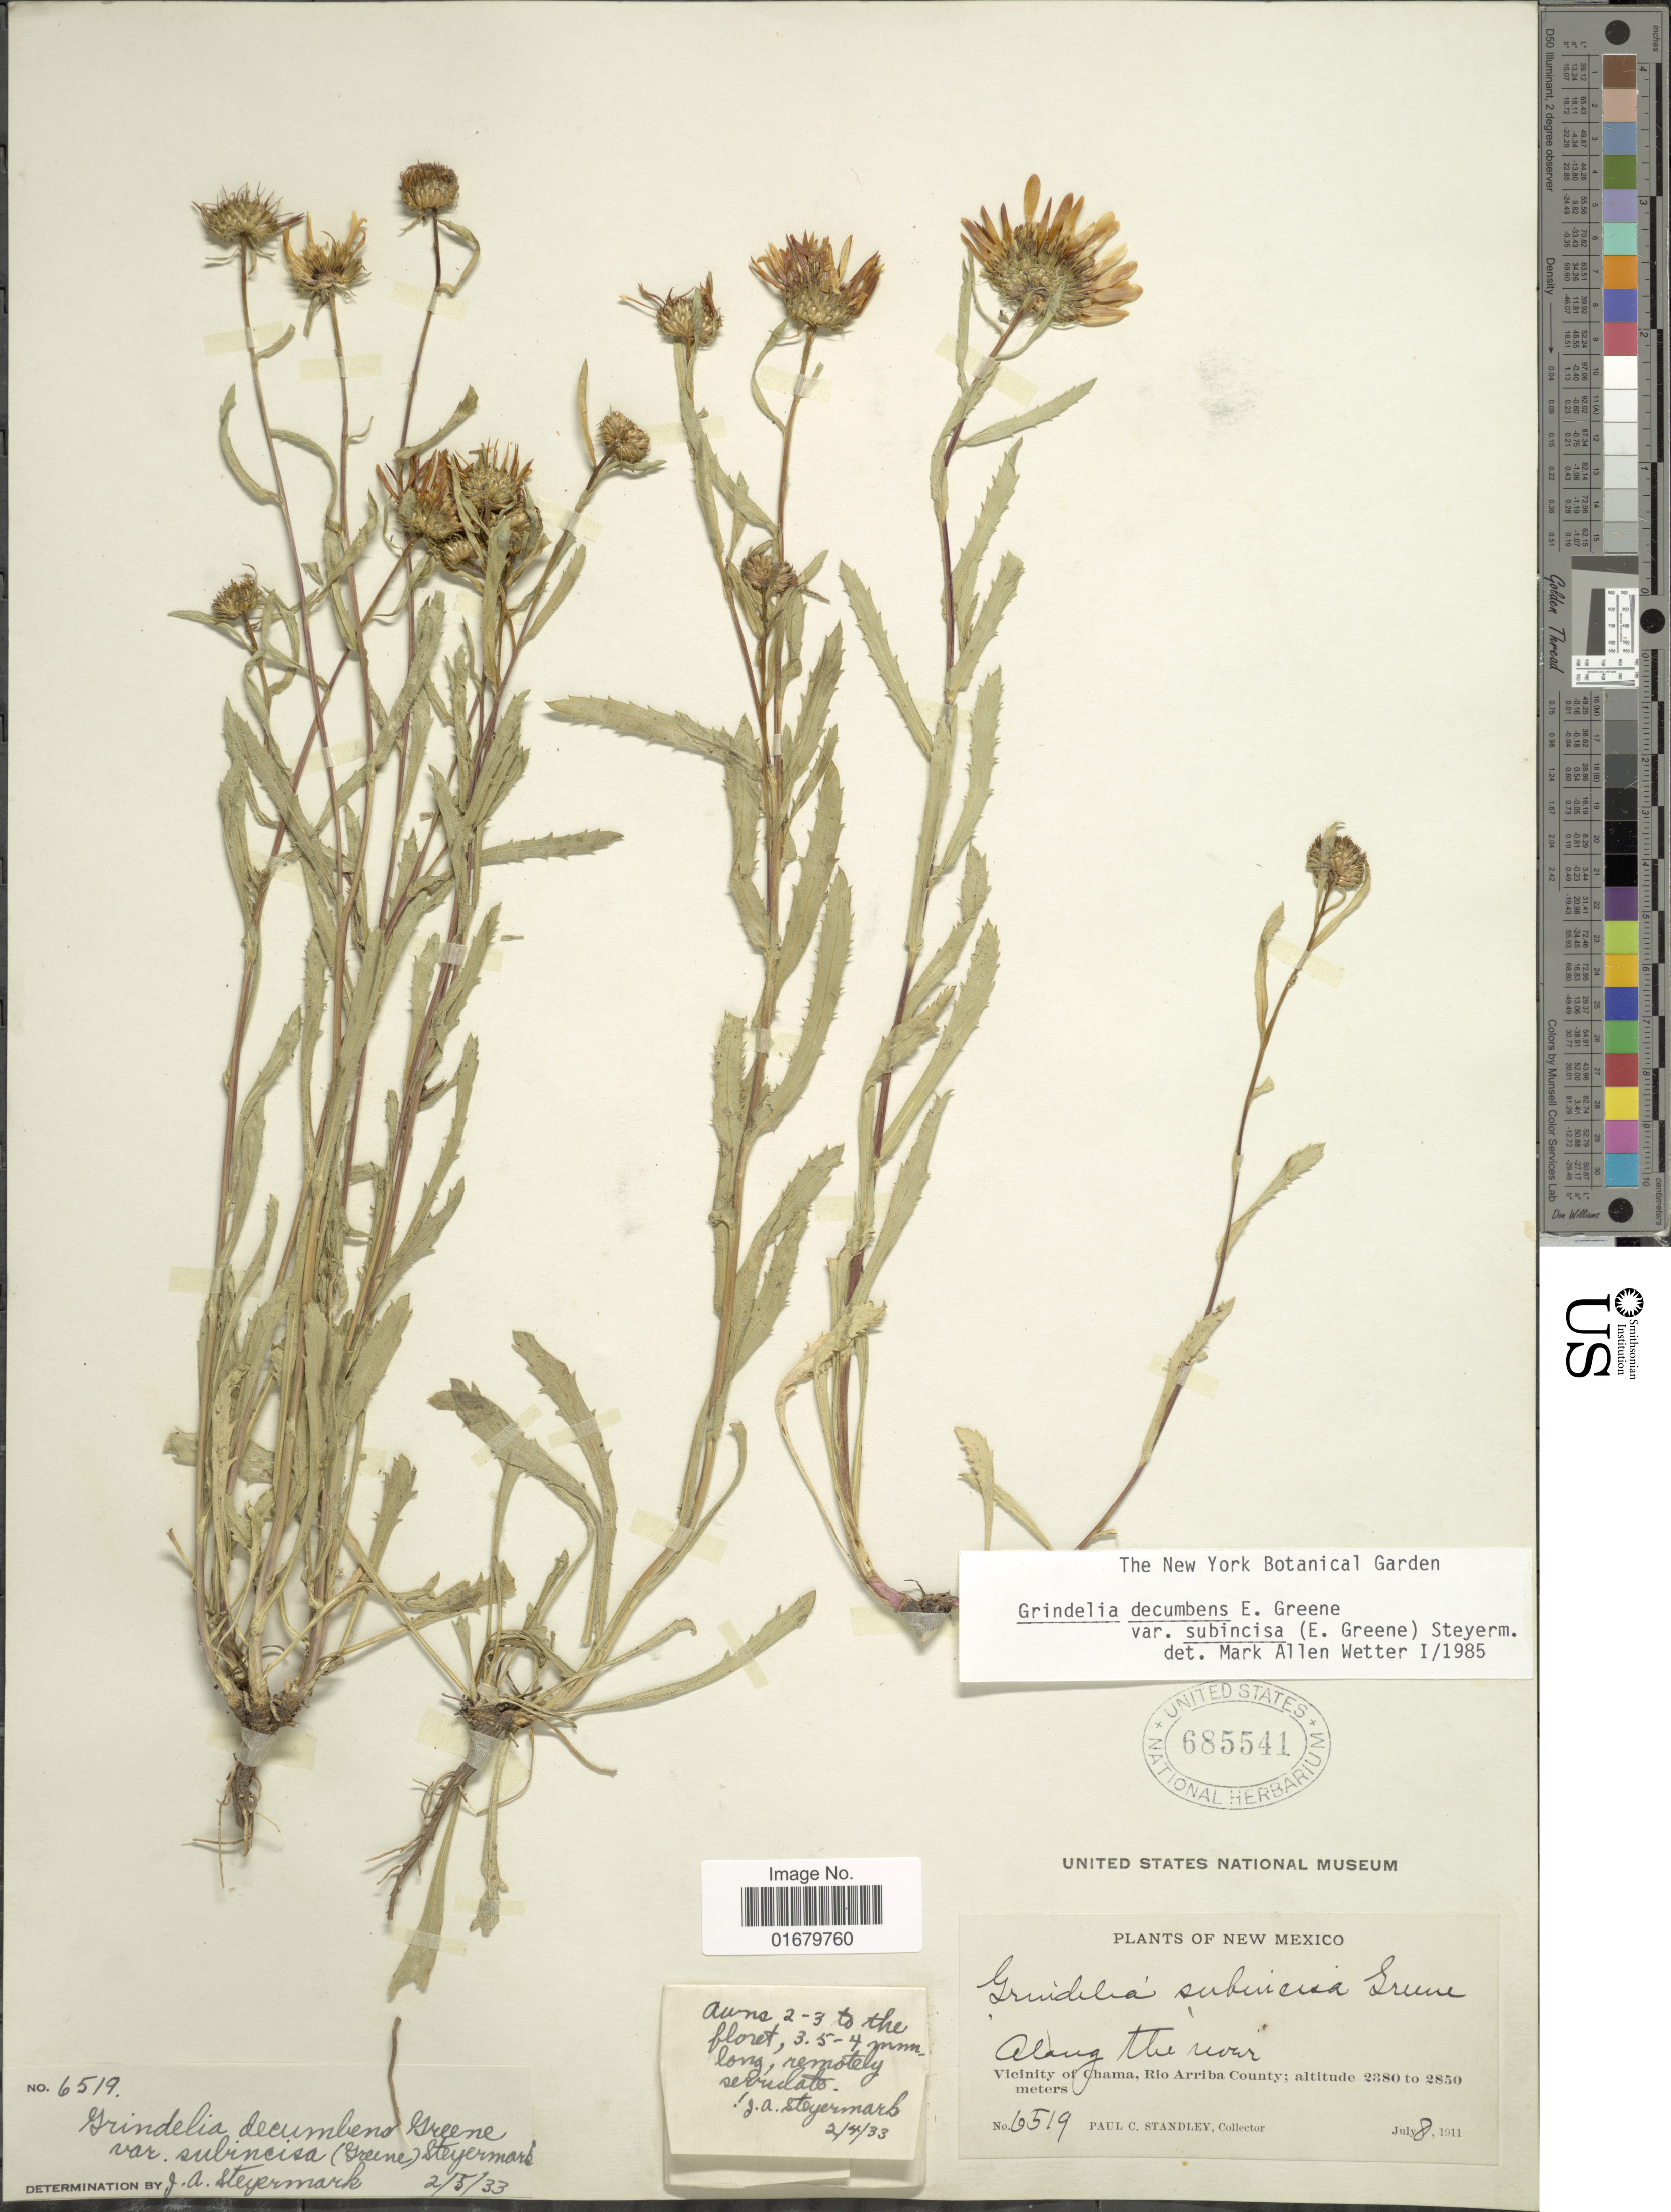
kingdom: Plantae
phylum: Tracheophyta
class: Magnoliopsida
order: Asterales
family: Asteraceae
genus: Grindelia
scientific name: Grindelia decumbens var. subincisa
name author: (Greene) Steyerm.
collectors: P. C. Standley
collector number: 6519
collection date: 1911-07-08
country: United States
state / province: New Mexico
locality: Along the river, vicinity of Chama, Rio Arriba County.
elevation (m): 2380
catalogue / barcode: US 685541